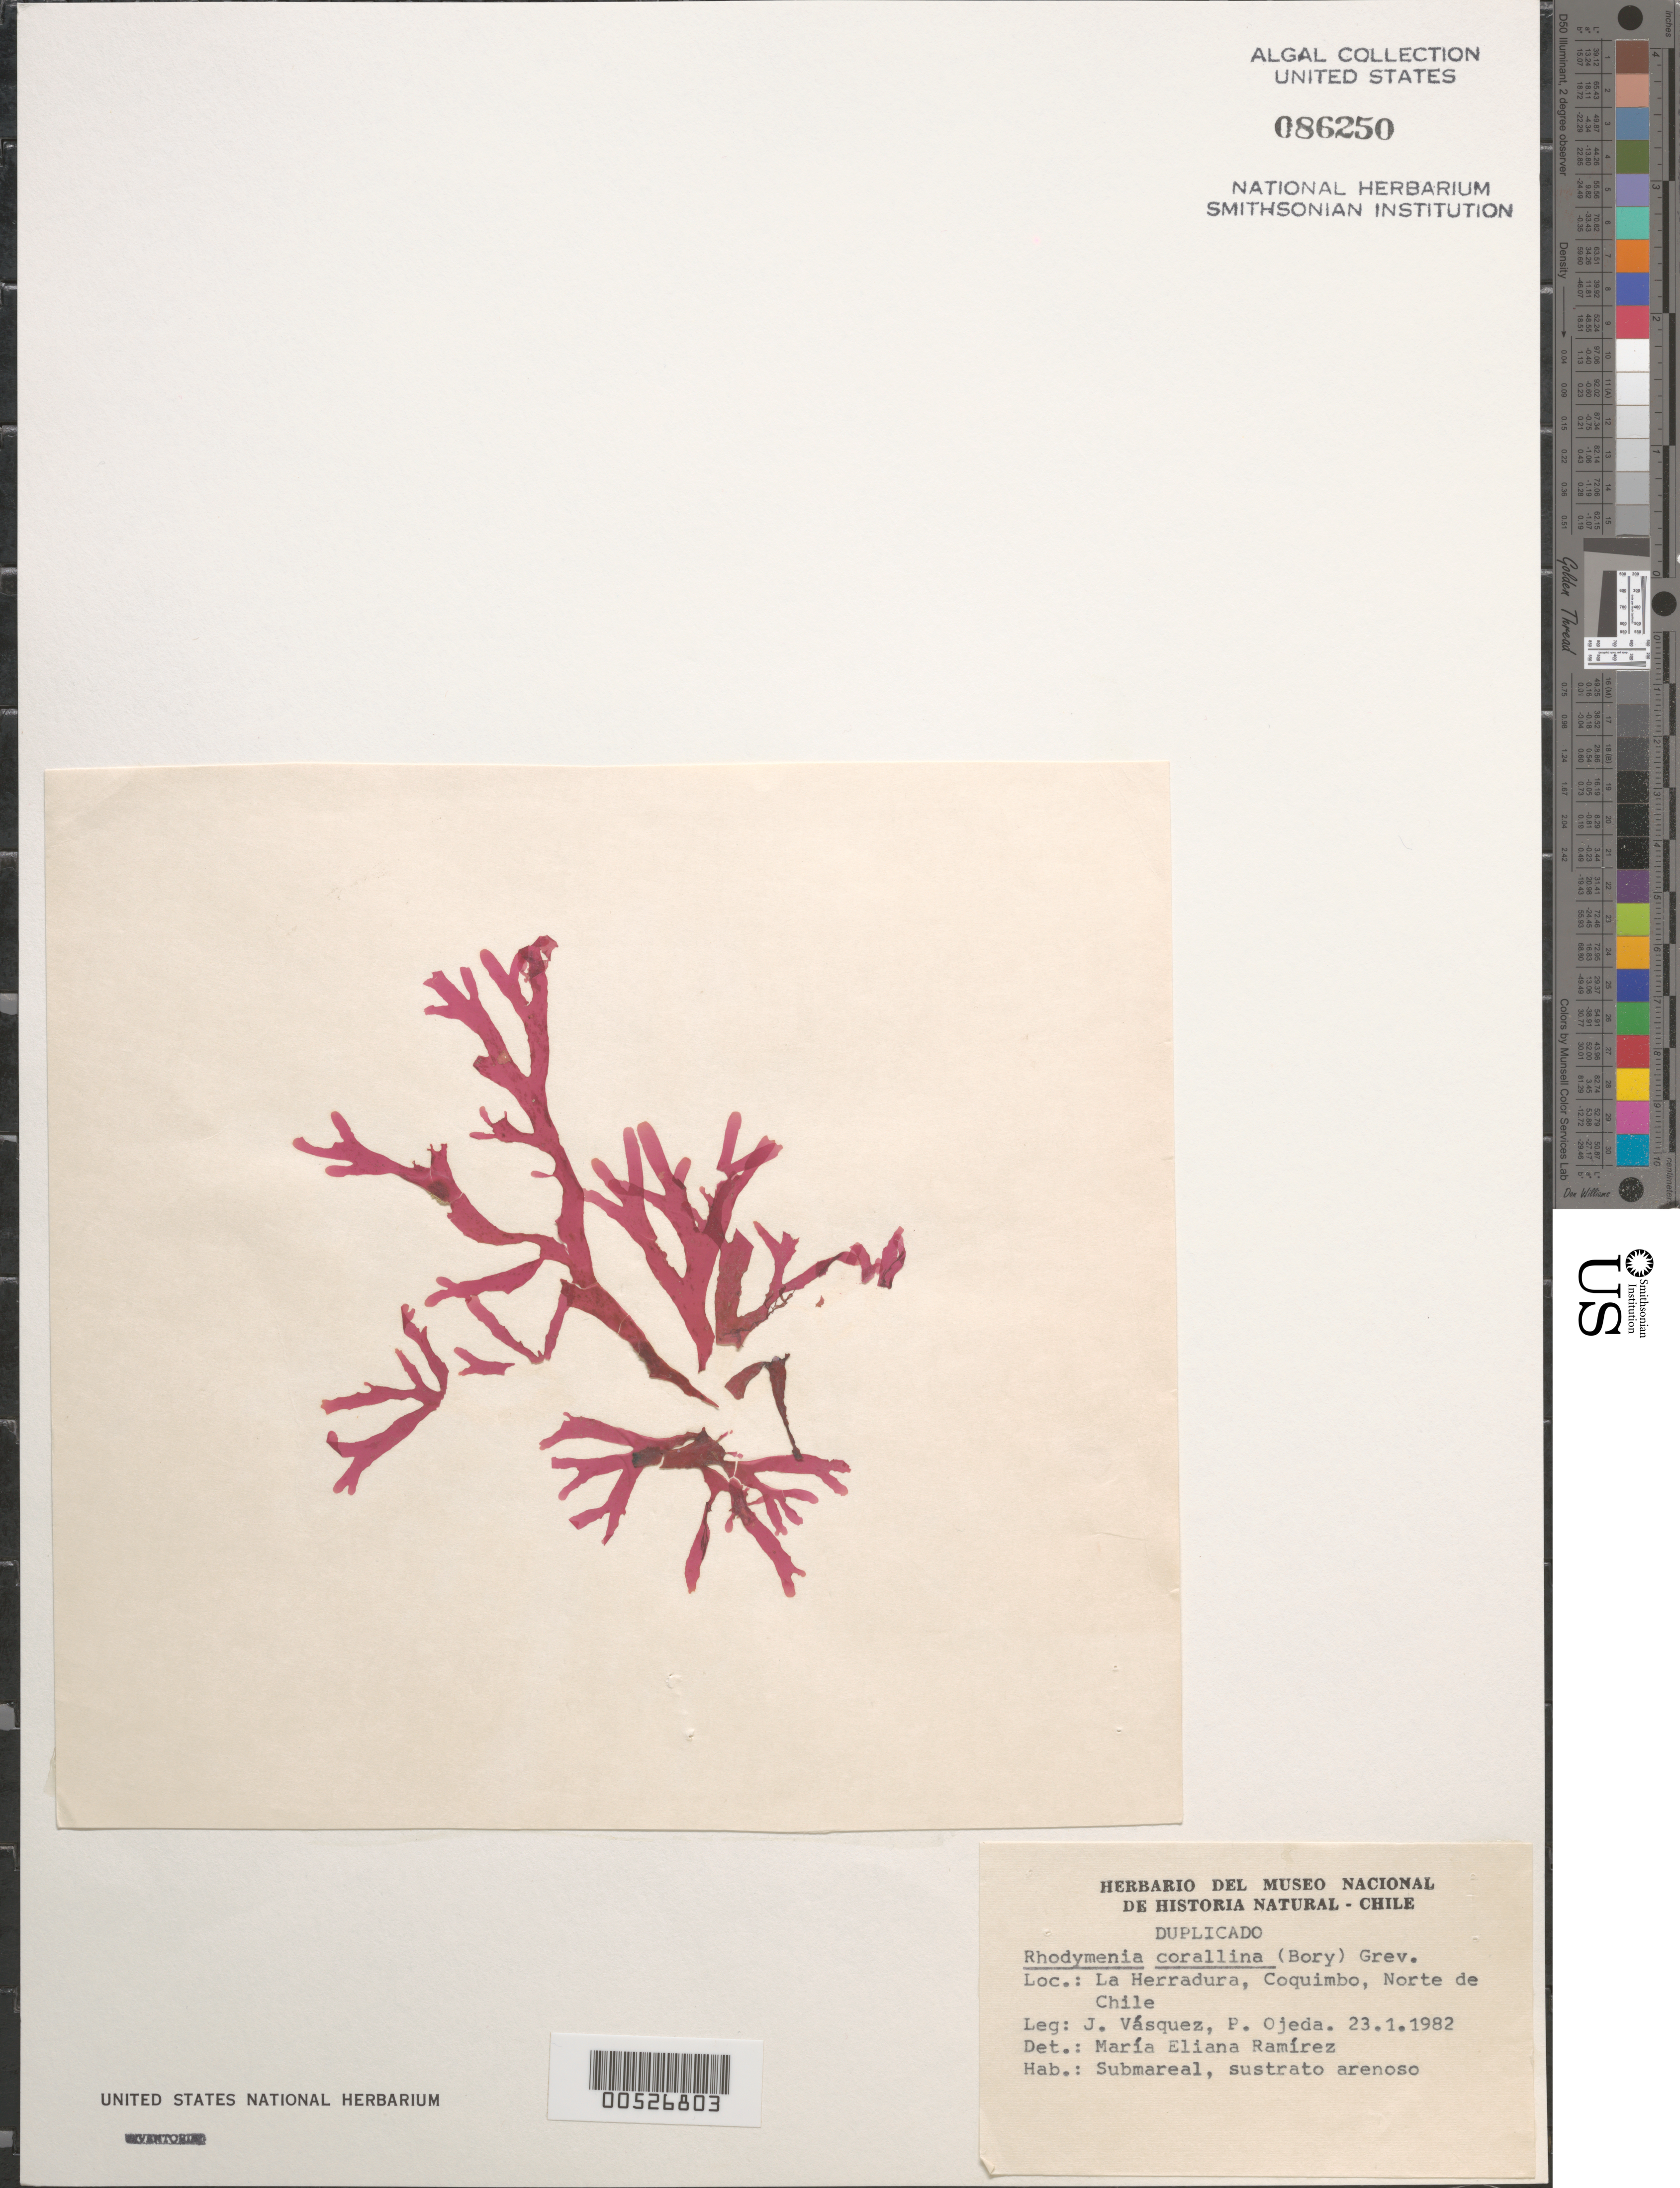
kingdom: Plantae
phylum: Rhodophyta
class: Florideophyceae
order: Rhodymeniales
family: Rhodymeniaceae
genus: Rhodymenia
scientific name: Rhodymenia corallina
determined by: Ramírez, M. E.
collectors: J. Vazquez & P. Ojeda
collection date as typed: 23 Jan 1982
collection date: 1982-01-23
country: Chile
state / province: Coquimbo (IV)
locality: La Herradura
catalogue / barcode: US 86250